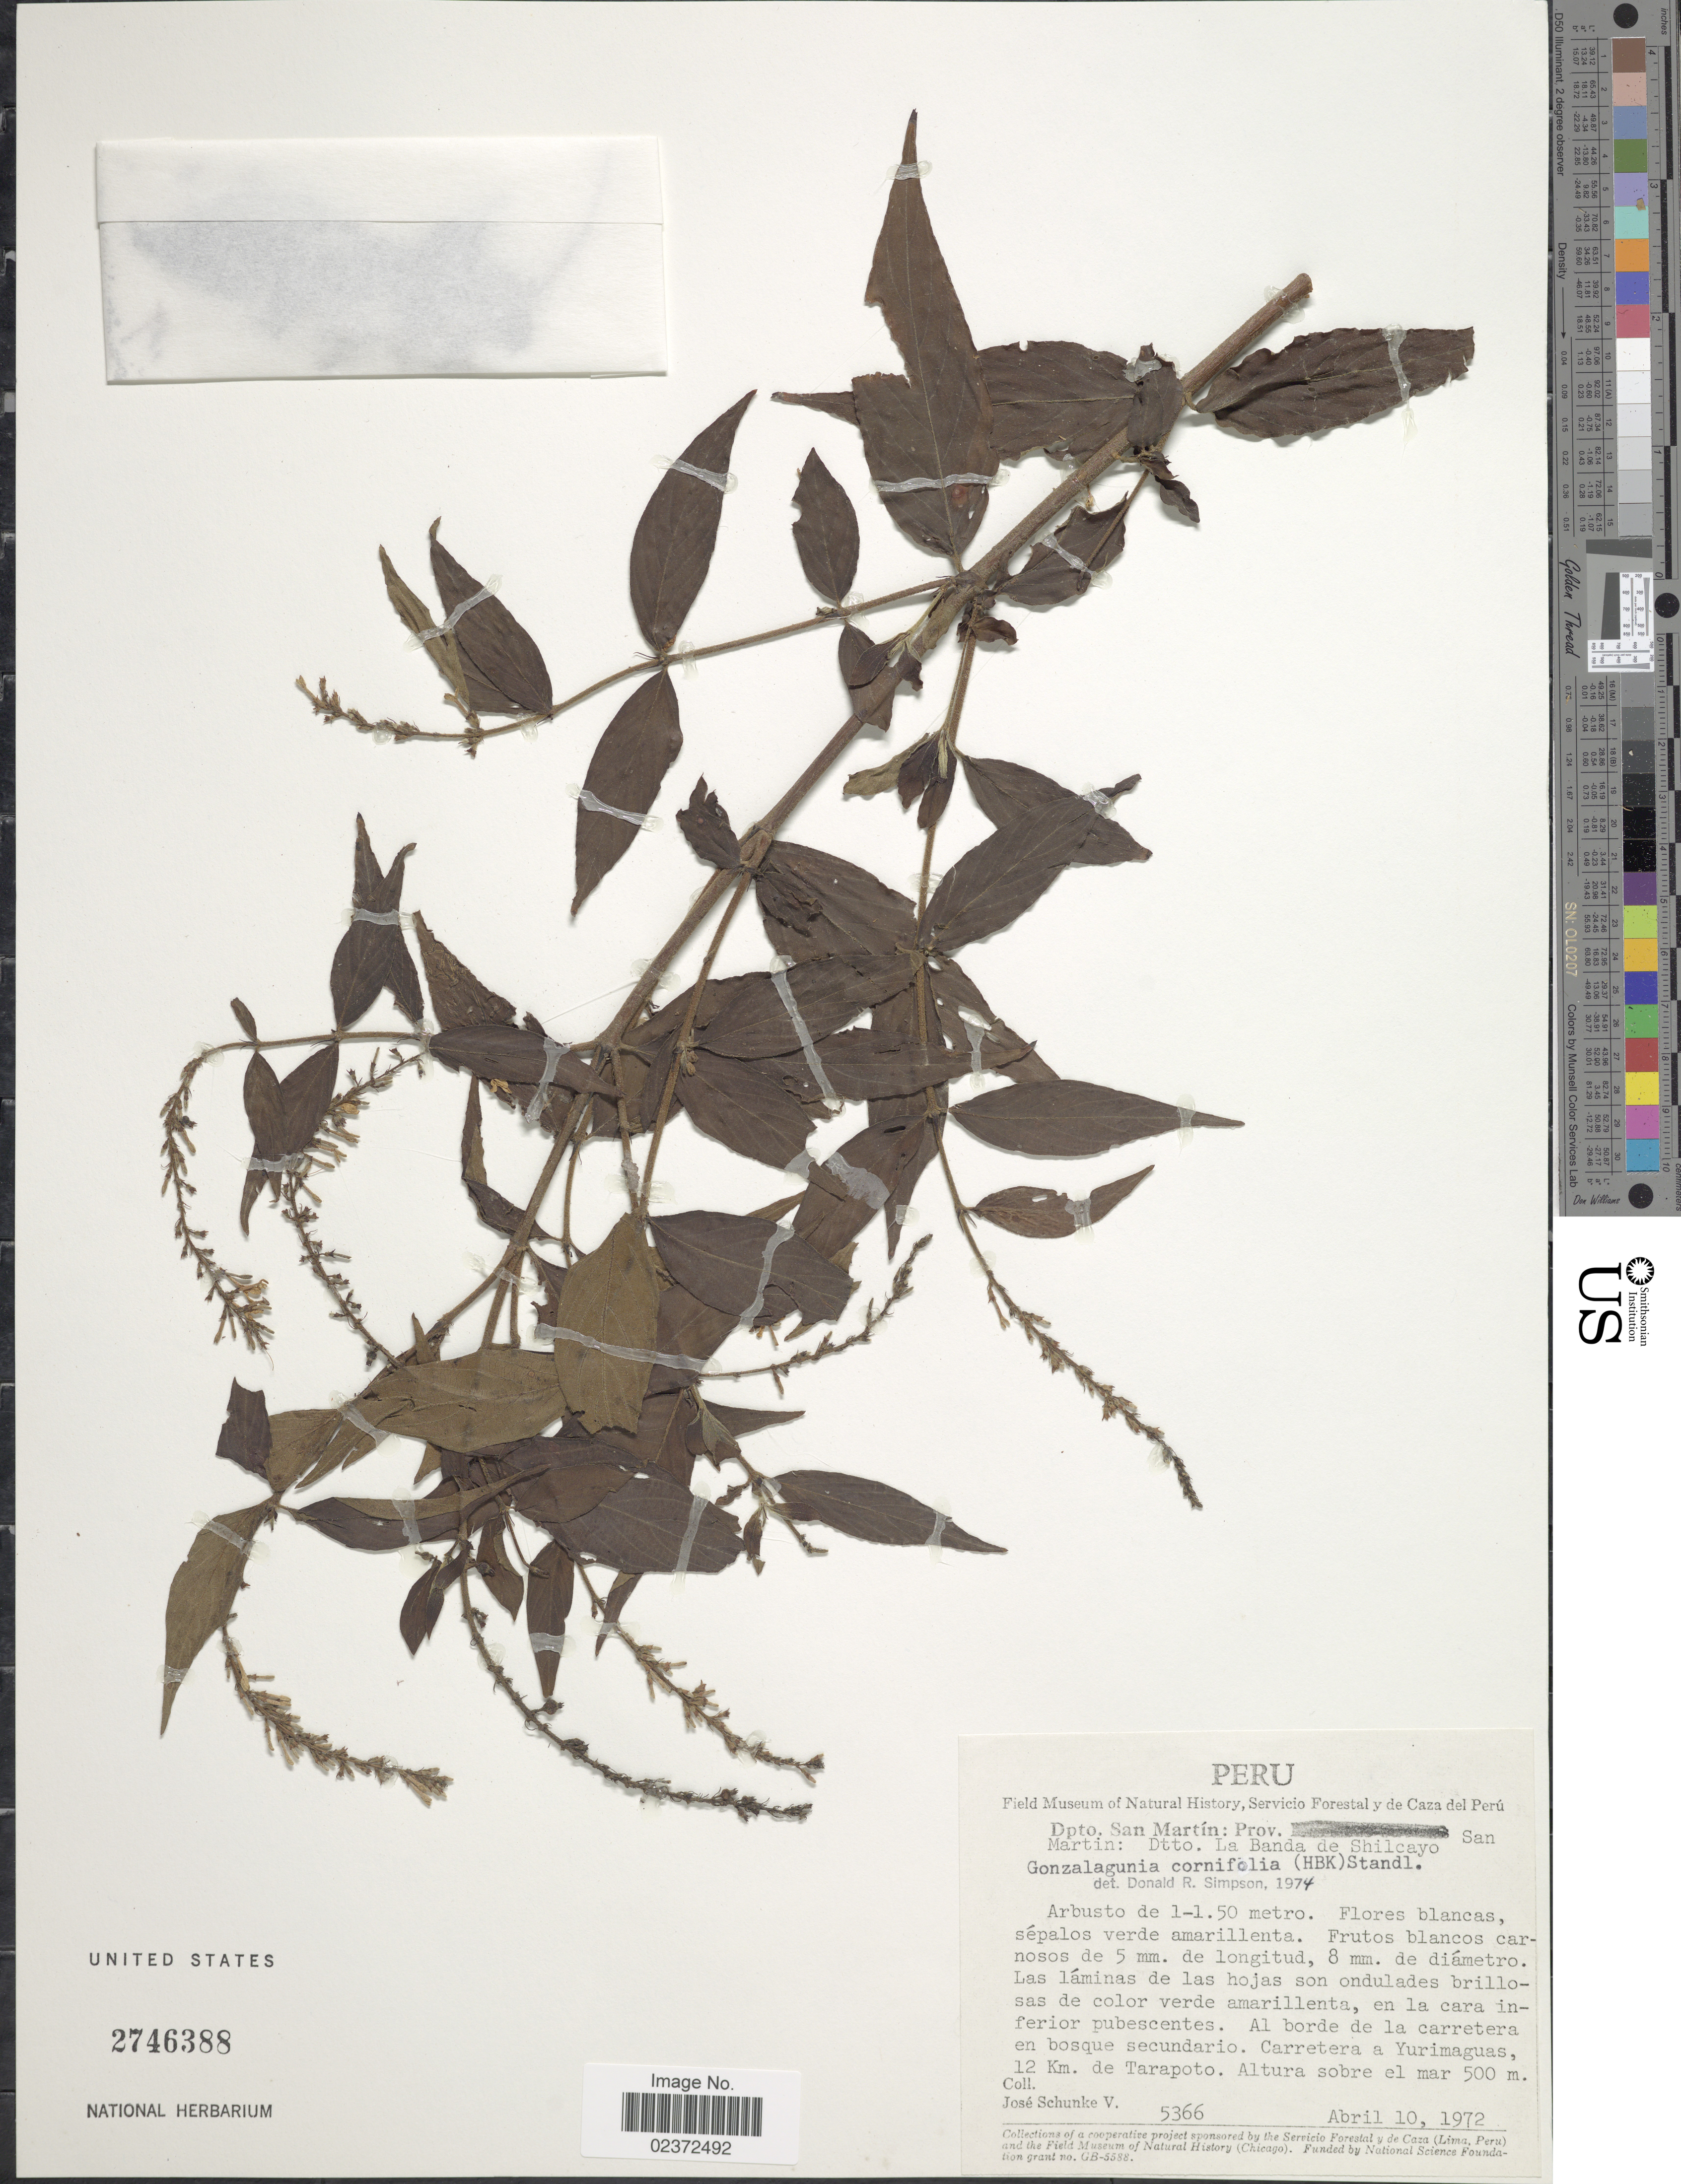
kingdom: Plantae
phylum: Tracheophyta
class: Magnoliopsida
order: Gentianales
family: Rubiaceae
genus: Gonzalagunia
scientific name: Gonzalagunia cornifolia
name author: (Kunth) Standl.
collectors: J. Schunke Vigo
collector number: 5366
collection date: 1972-04-10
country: Peru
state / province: San Martín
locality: Prov. San Martin: Dtto La Banda de Shilcayo. Al borde de la carretera en bosque secundario. Carretera a Yurimaguas, 12 Km de Tarapoto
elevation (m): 500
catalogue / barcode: US 2746388